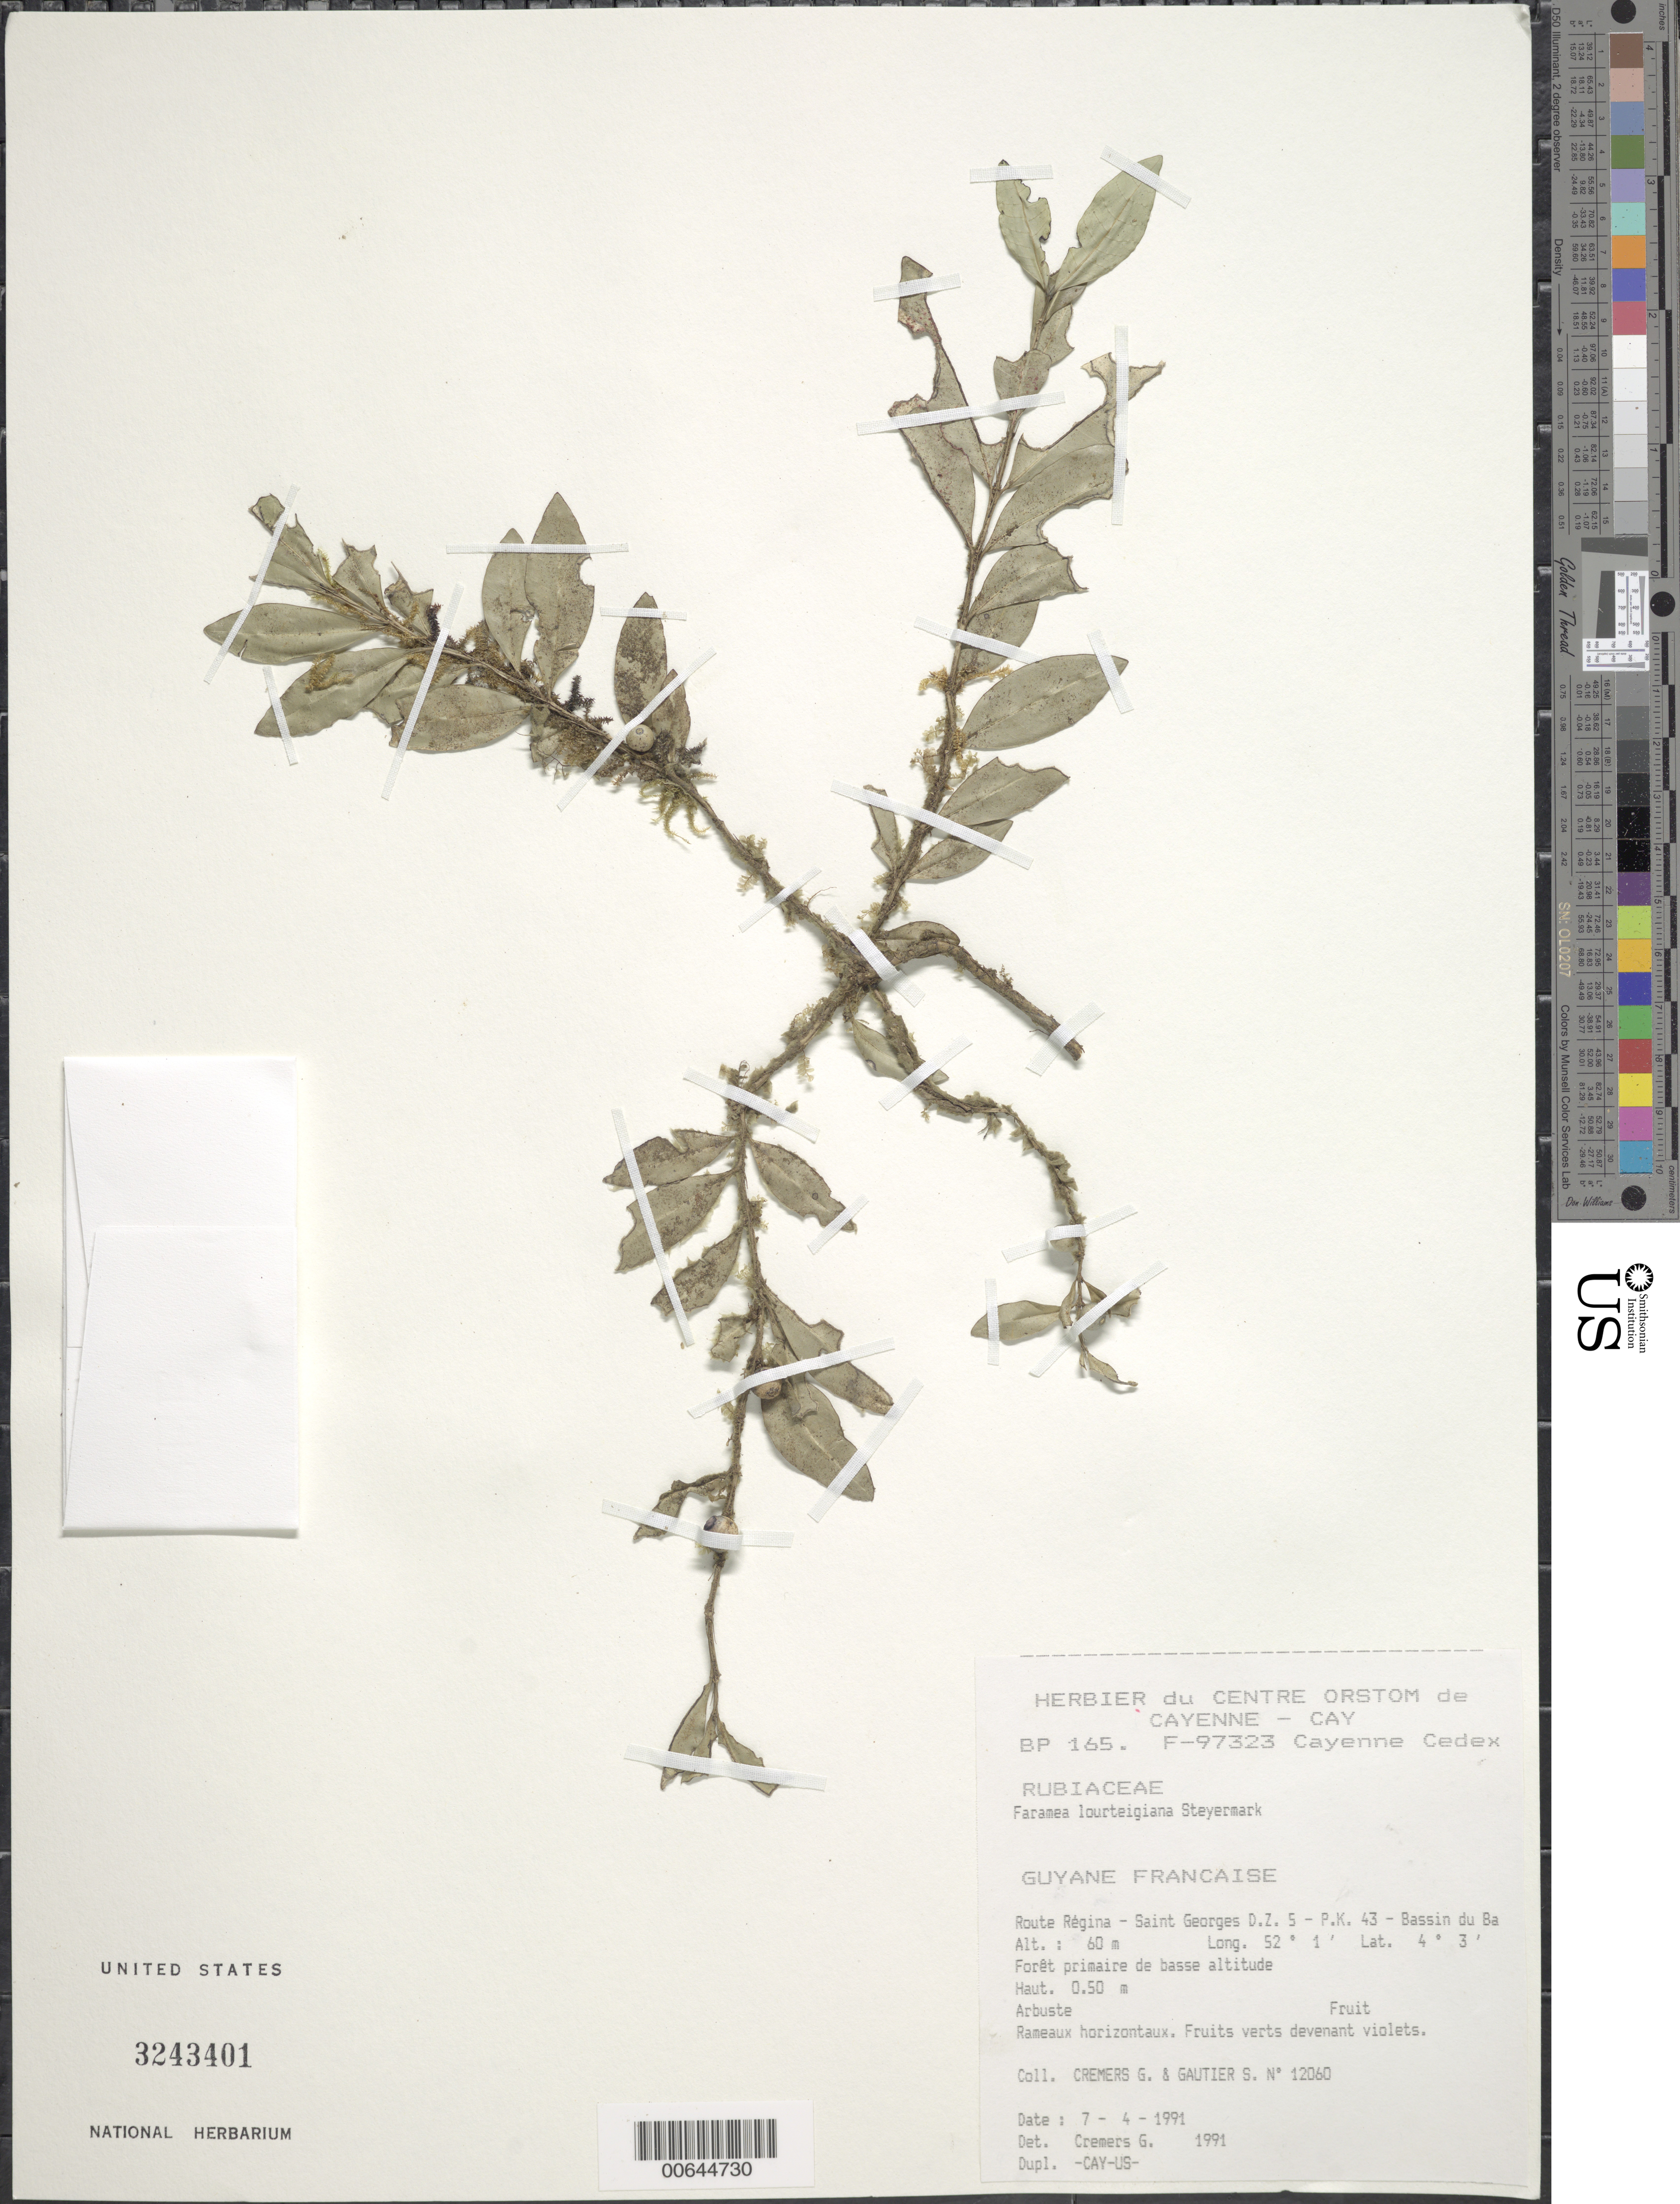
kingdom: Plantae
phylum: Tracheophyta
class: Magnoliopsida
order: Gentianales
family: Rubiaceae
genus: Faramea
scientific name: Faramea lourteigiana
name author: Steyerm.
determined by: Cremers, Georges A.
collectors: G. Cremers & S. Gautier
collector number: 12060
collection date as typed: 7-Apr-91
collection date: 1991-04-07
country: French Guiana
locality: Route Régina, Saint Georges, DZ 5-PK43, Bassin de l'Approuague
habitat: Foret primarie de basse altitude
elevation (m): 60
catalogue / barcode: US 3243401